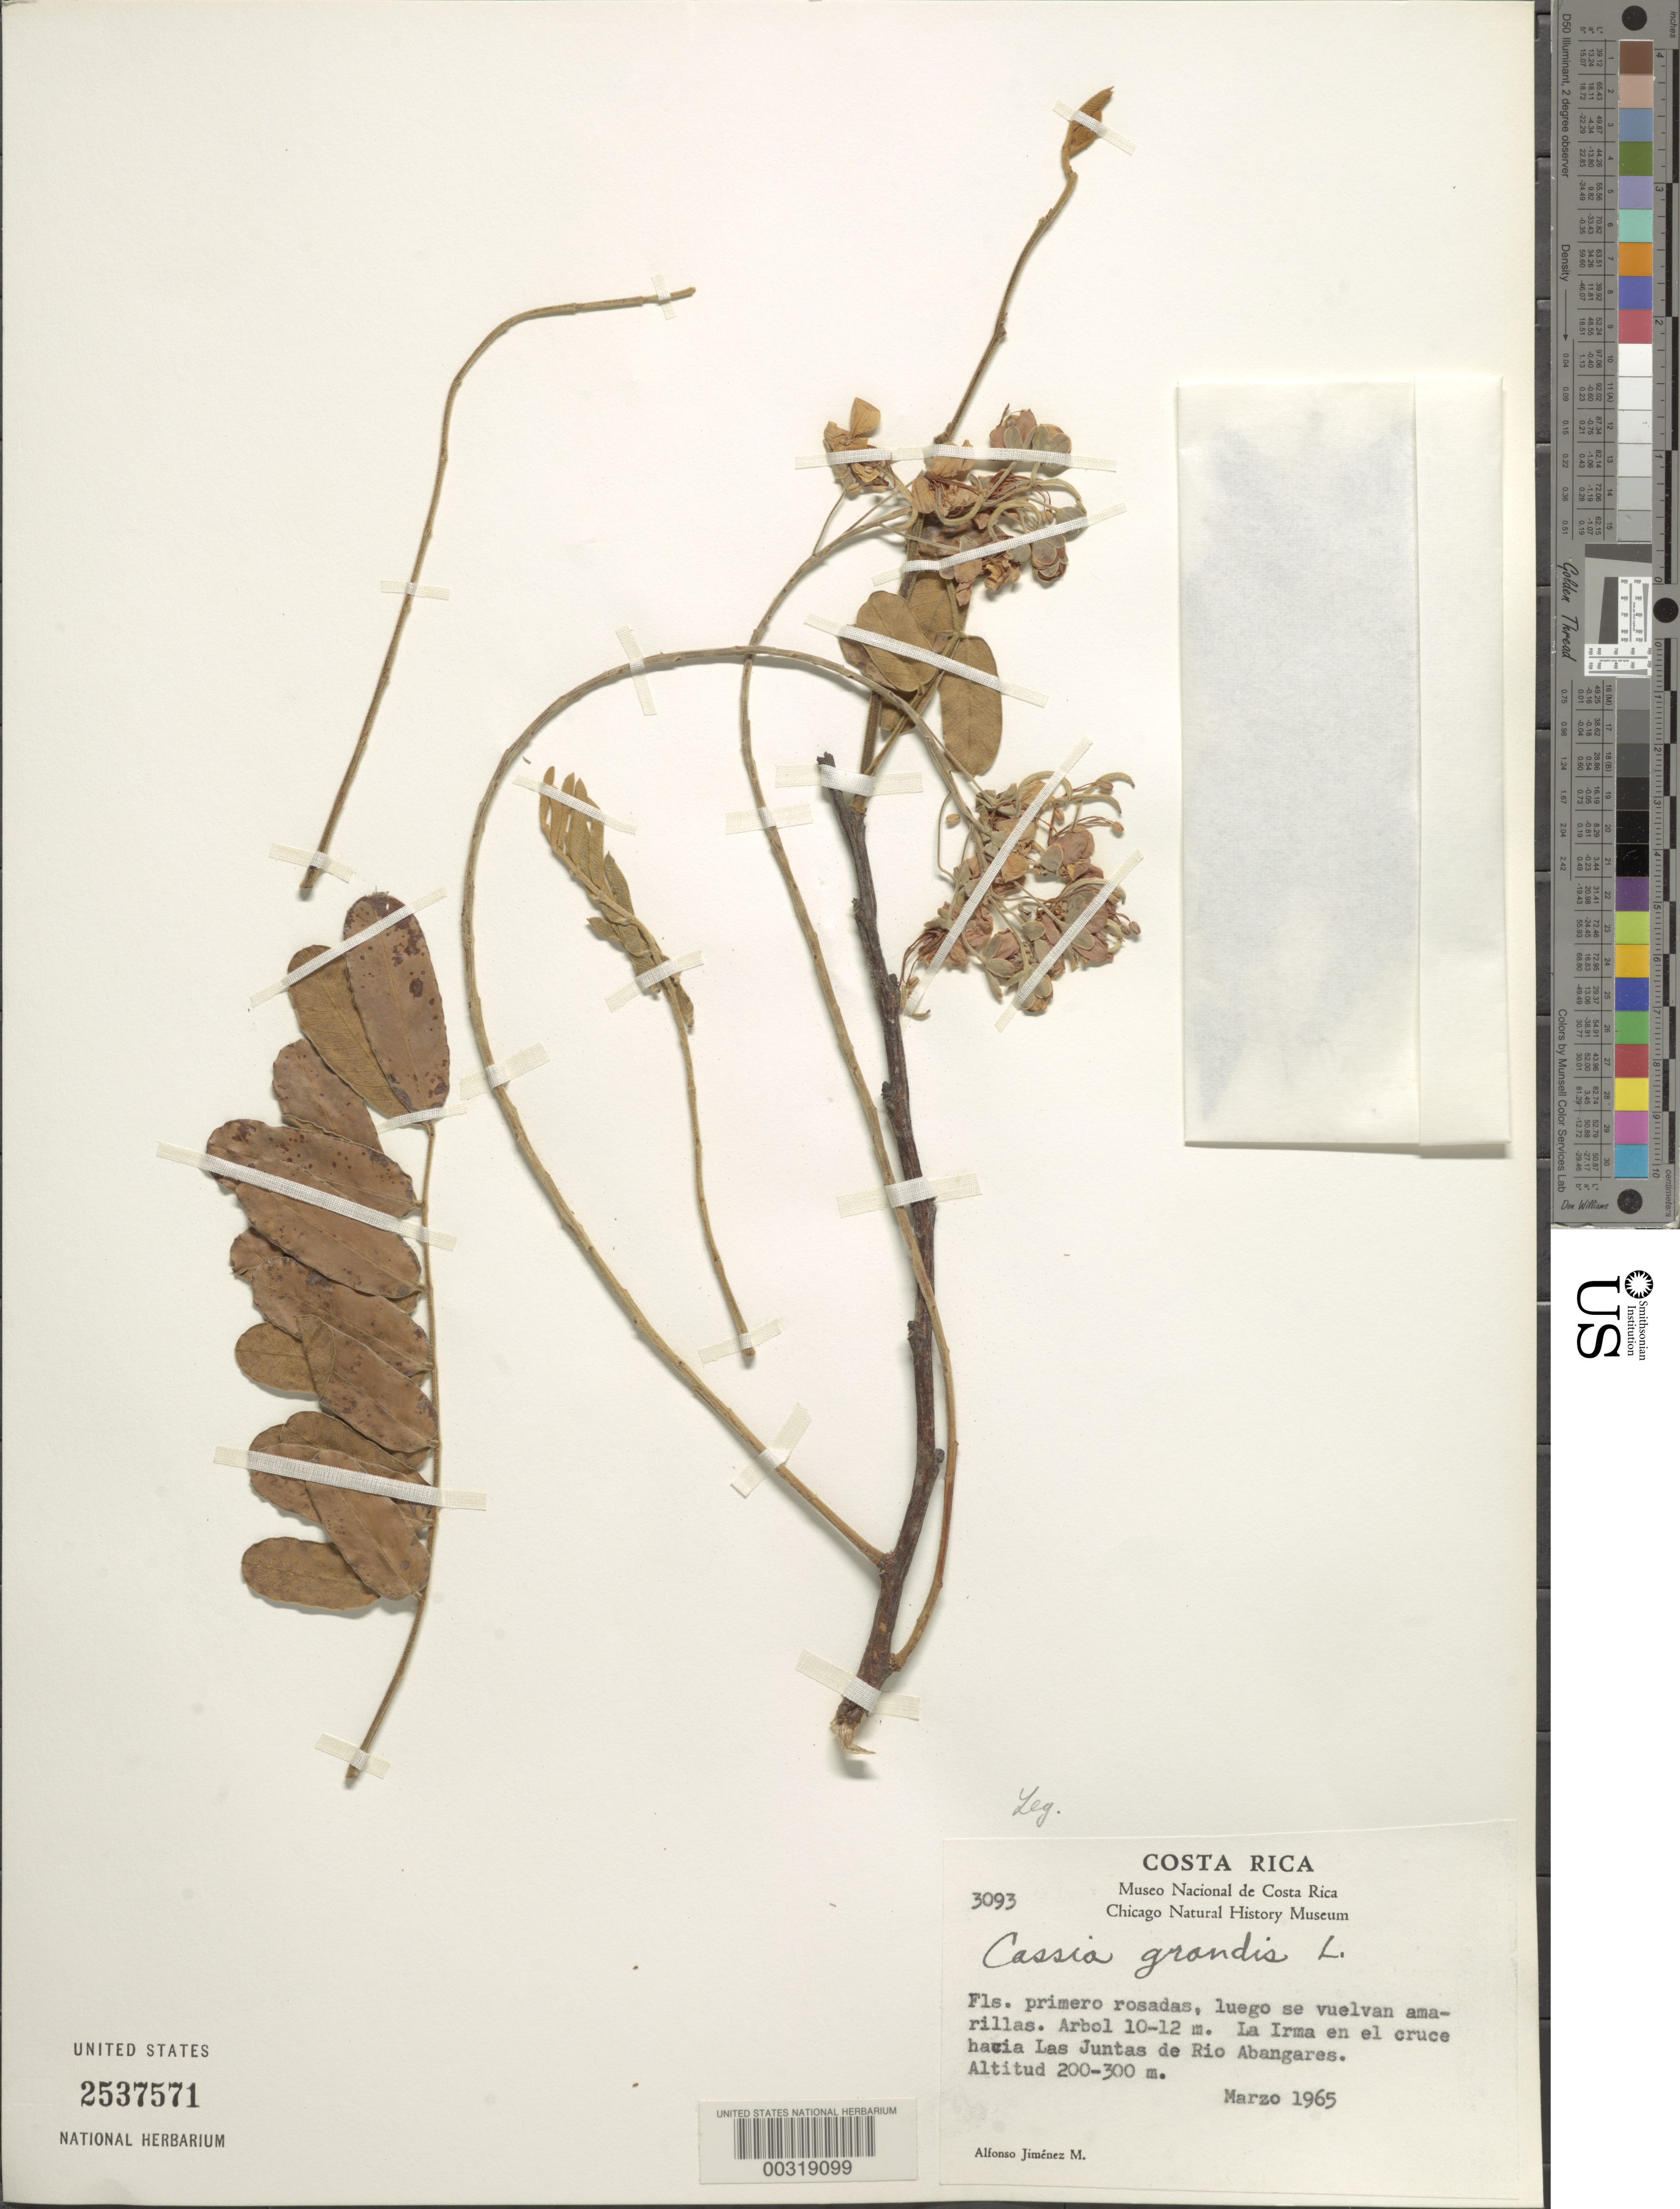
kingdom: Plantae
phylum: Tracheophyta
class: Magnoliopsida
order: Fabales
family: Fabaceae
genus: Cassia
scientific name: Cassia grandis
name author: L. f.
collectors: A. Jiménez M.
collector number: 3093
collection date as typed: Mar 1965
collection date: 1965-03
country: Costa Rica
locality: La Irma at the crossing near Las Juntas de Rio Abangares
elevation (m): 200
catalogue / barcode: US 2537571